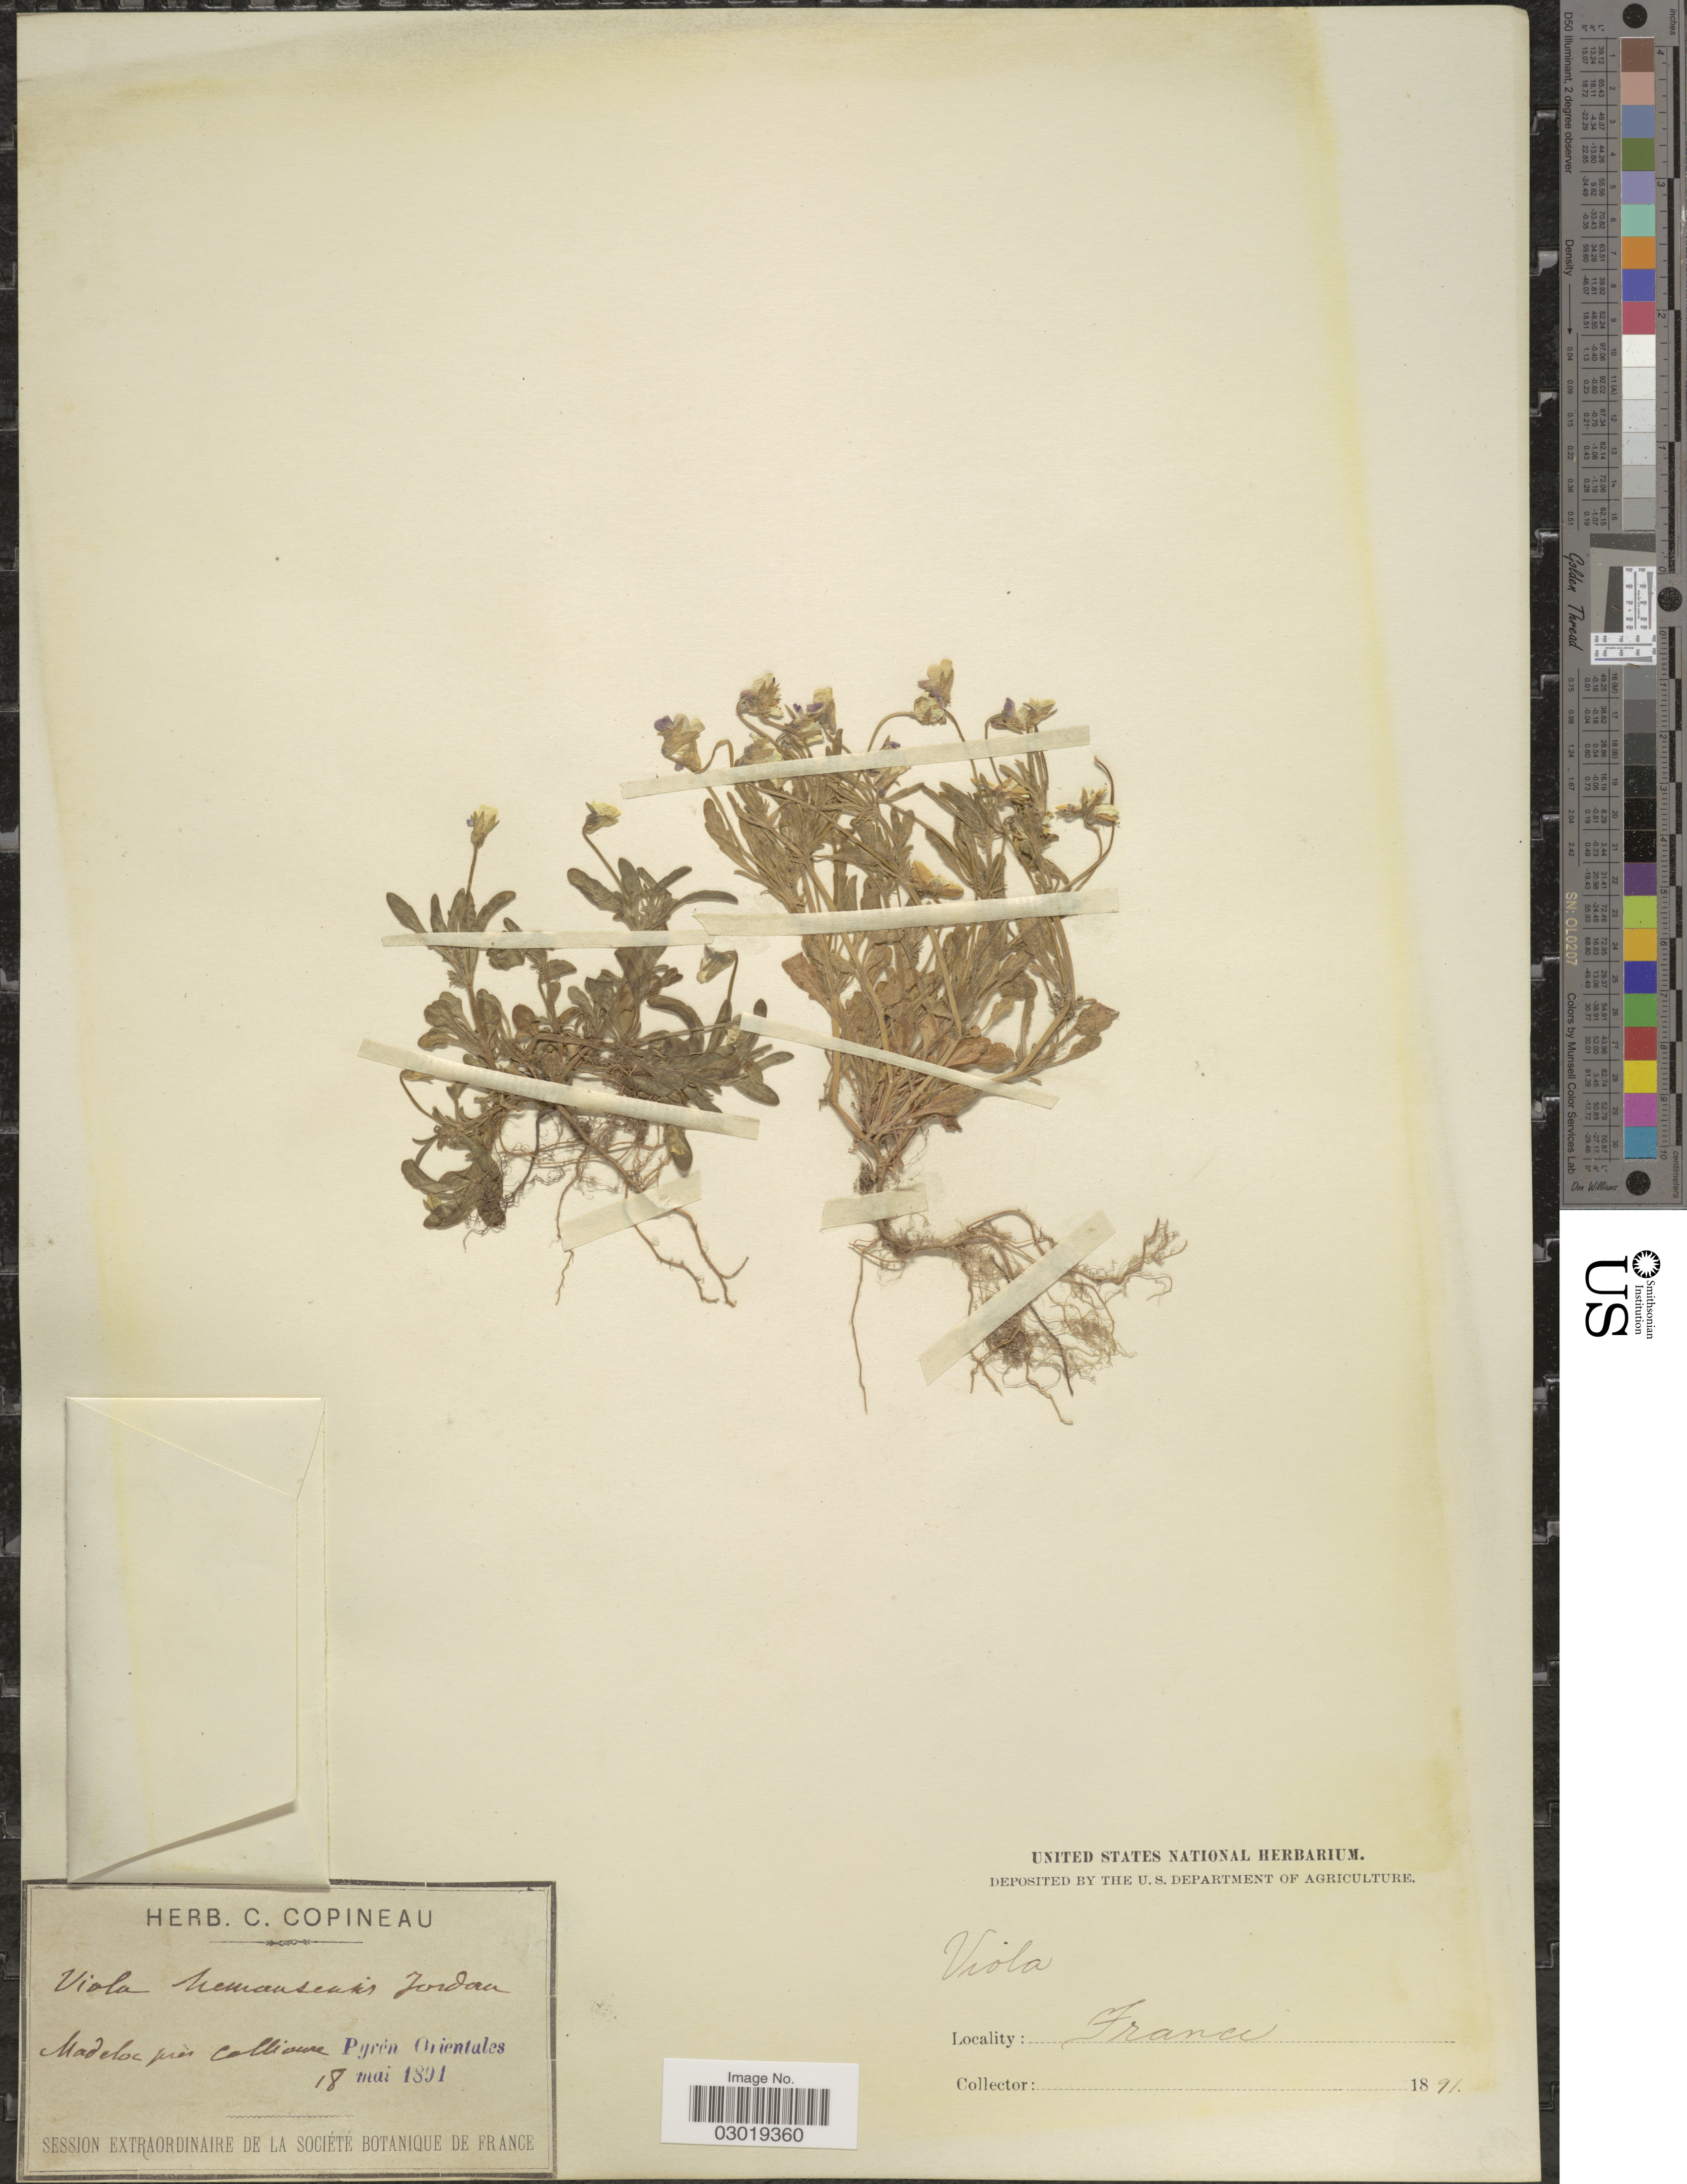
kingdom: Plantae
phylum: Tracheophyta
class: Magnoliopsida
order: Malpighiales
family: Violaceae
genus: Viola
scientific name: Viola sp.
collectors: ex herb. C. Copineau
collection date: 1891-05-18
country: France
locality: Madeloc prés Collioure, Pyrén Orientales.